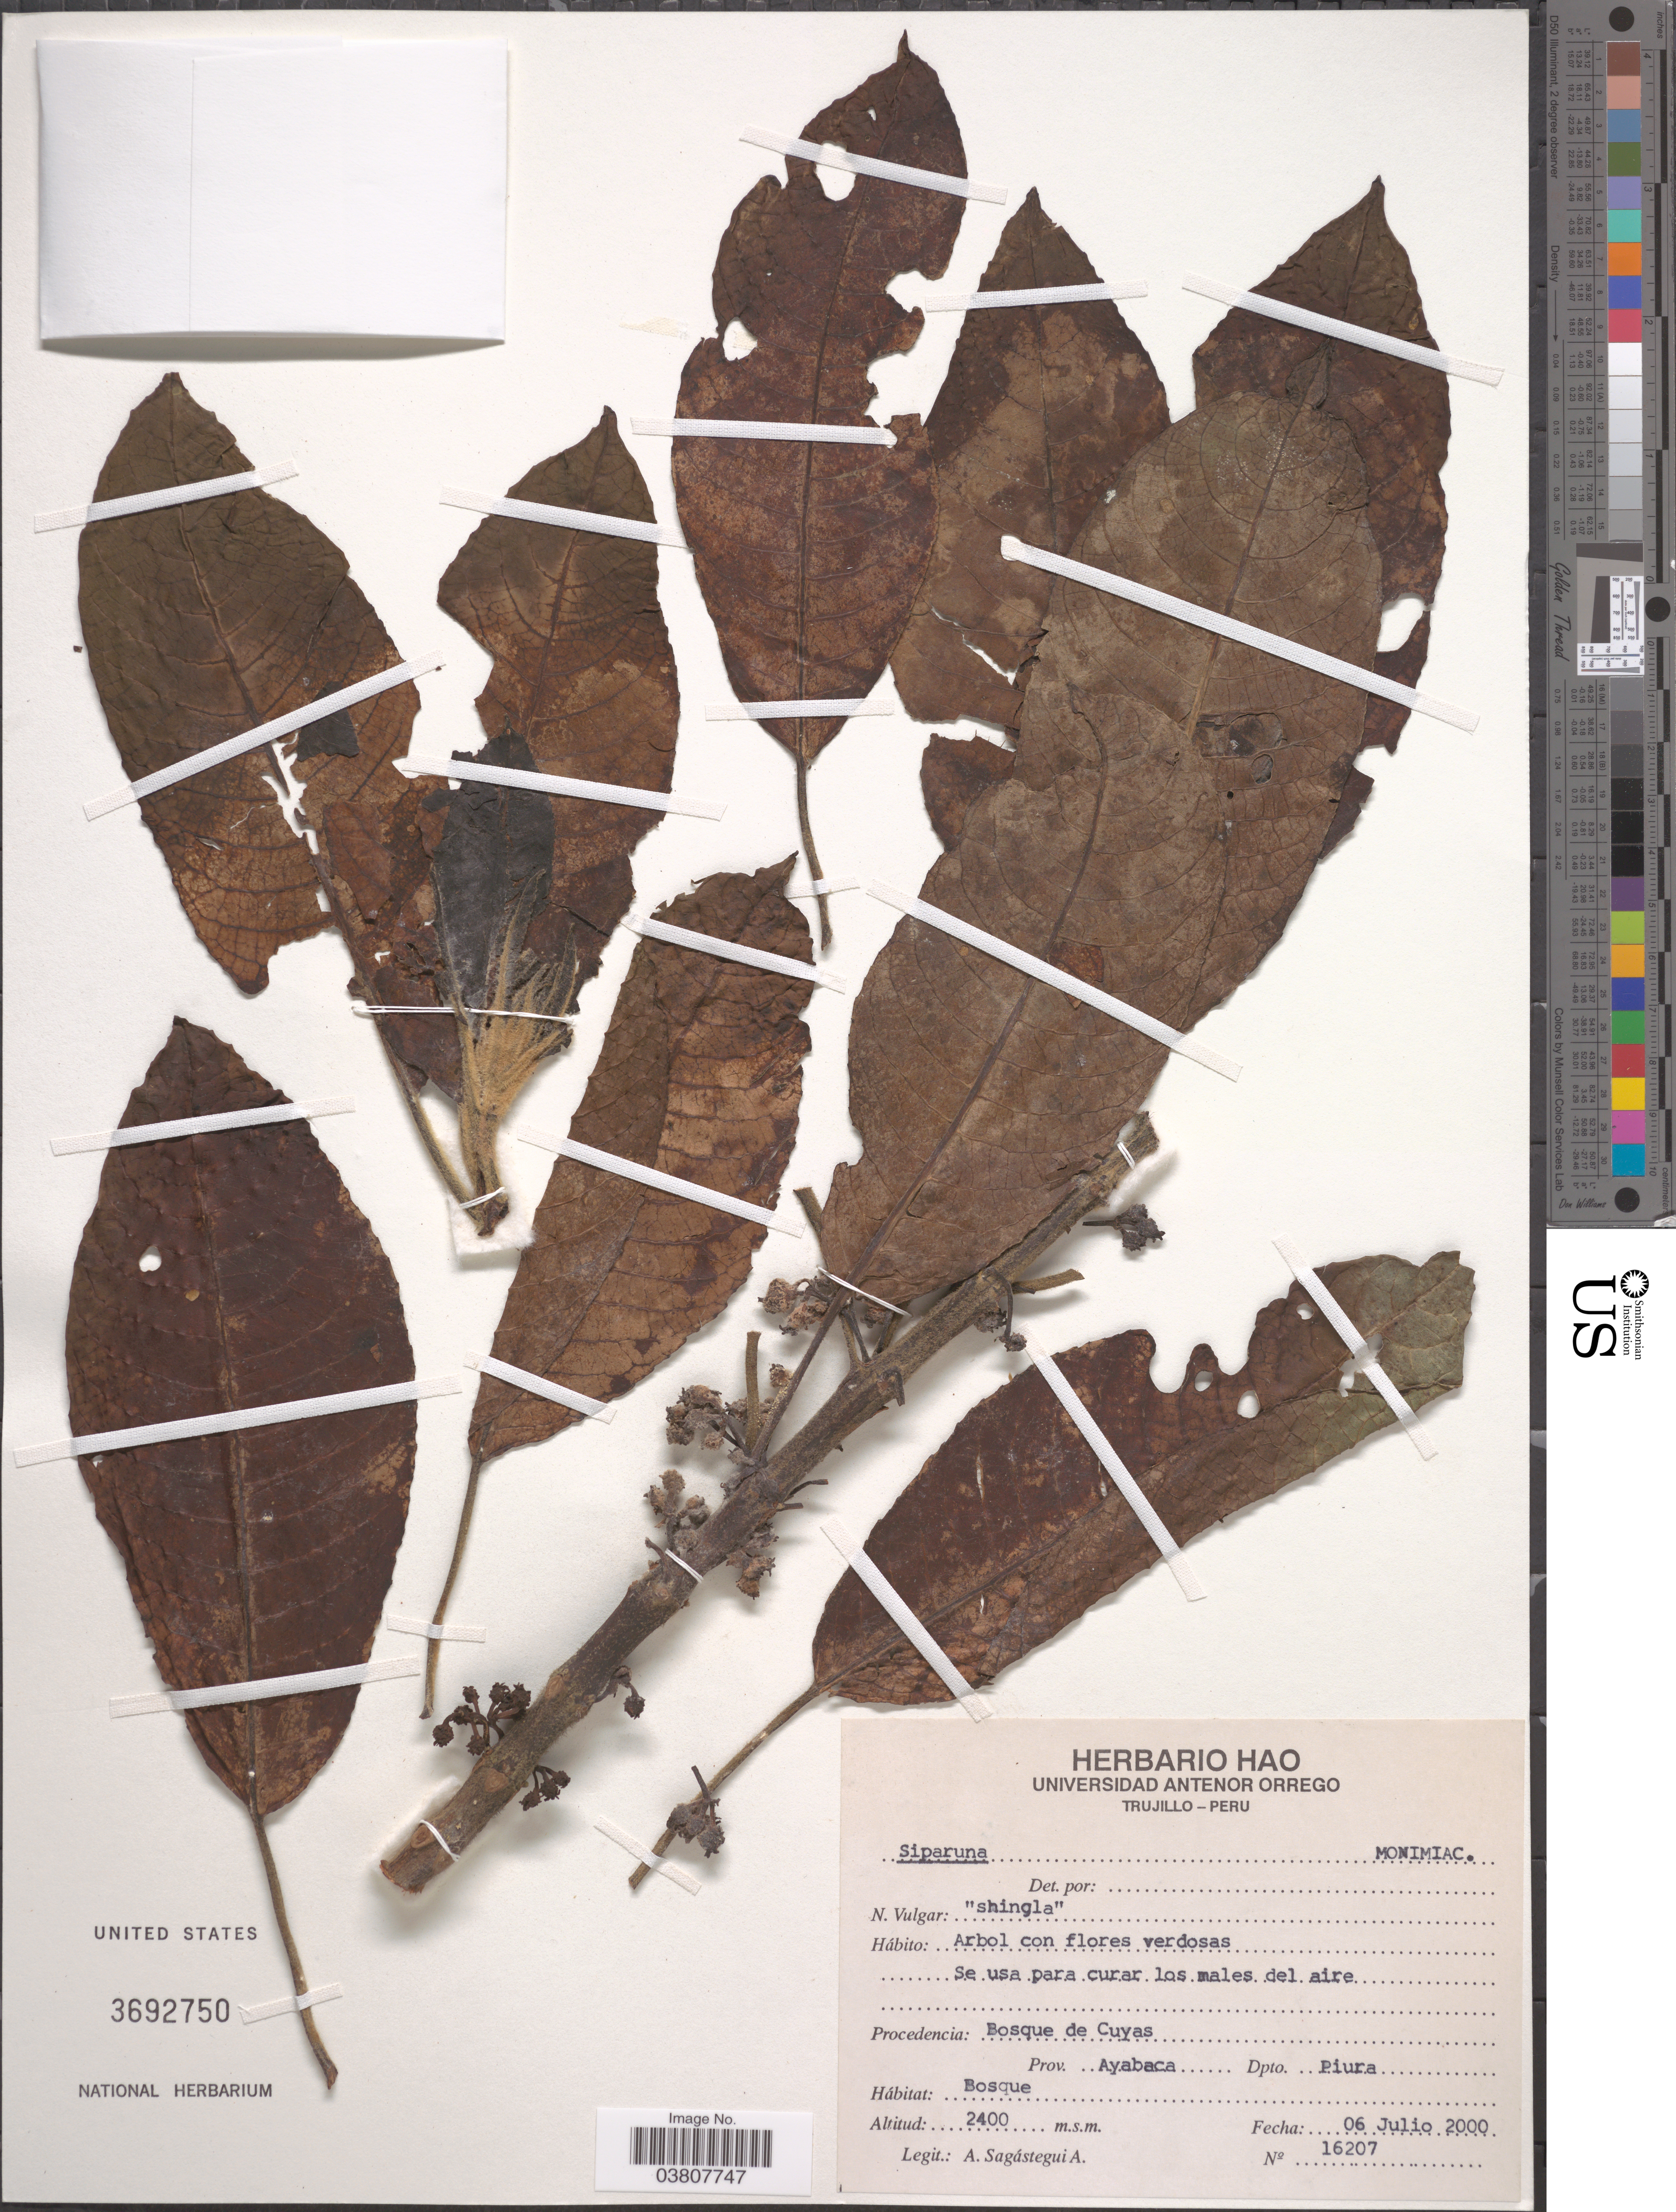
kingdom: Plantae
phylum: Tracheophyta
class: Magnoliopsida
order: Laurales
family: Siparunaceae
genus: Siparuna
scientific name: Siparuna sp.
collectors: A. Sagástegui A.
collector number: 16207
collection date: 2000-07-06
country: Peru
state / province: Piura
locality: Bosque de Cuyas. Prov. Ayabaca. Dpto. Piura.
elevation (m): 2400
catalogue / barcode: US 3692750